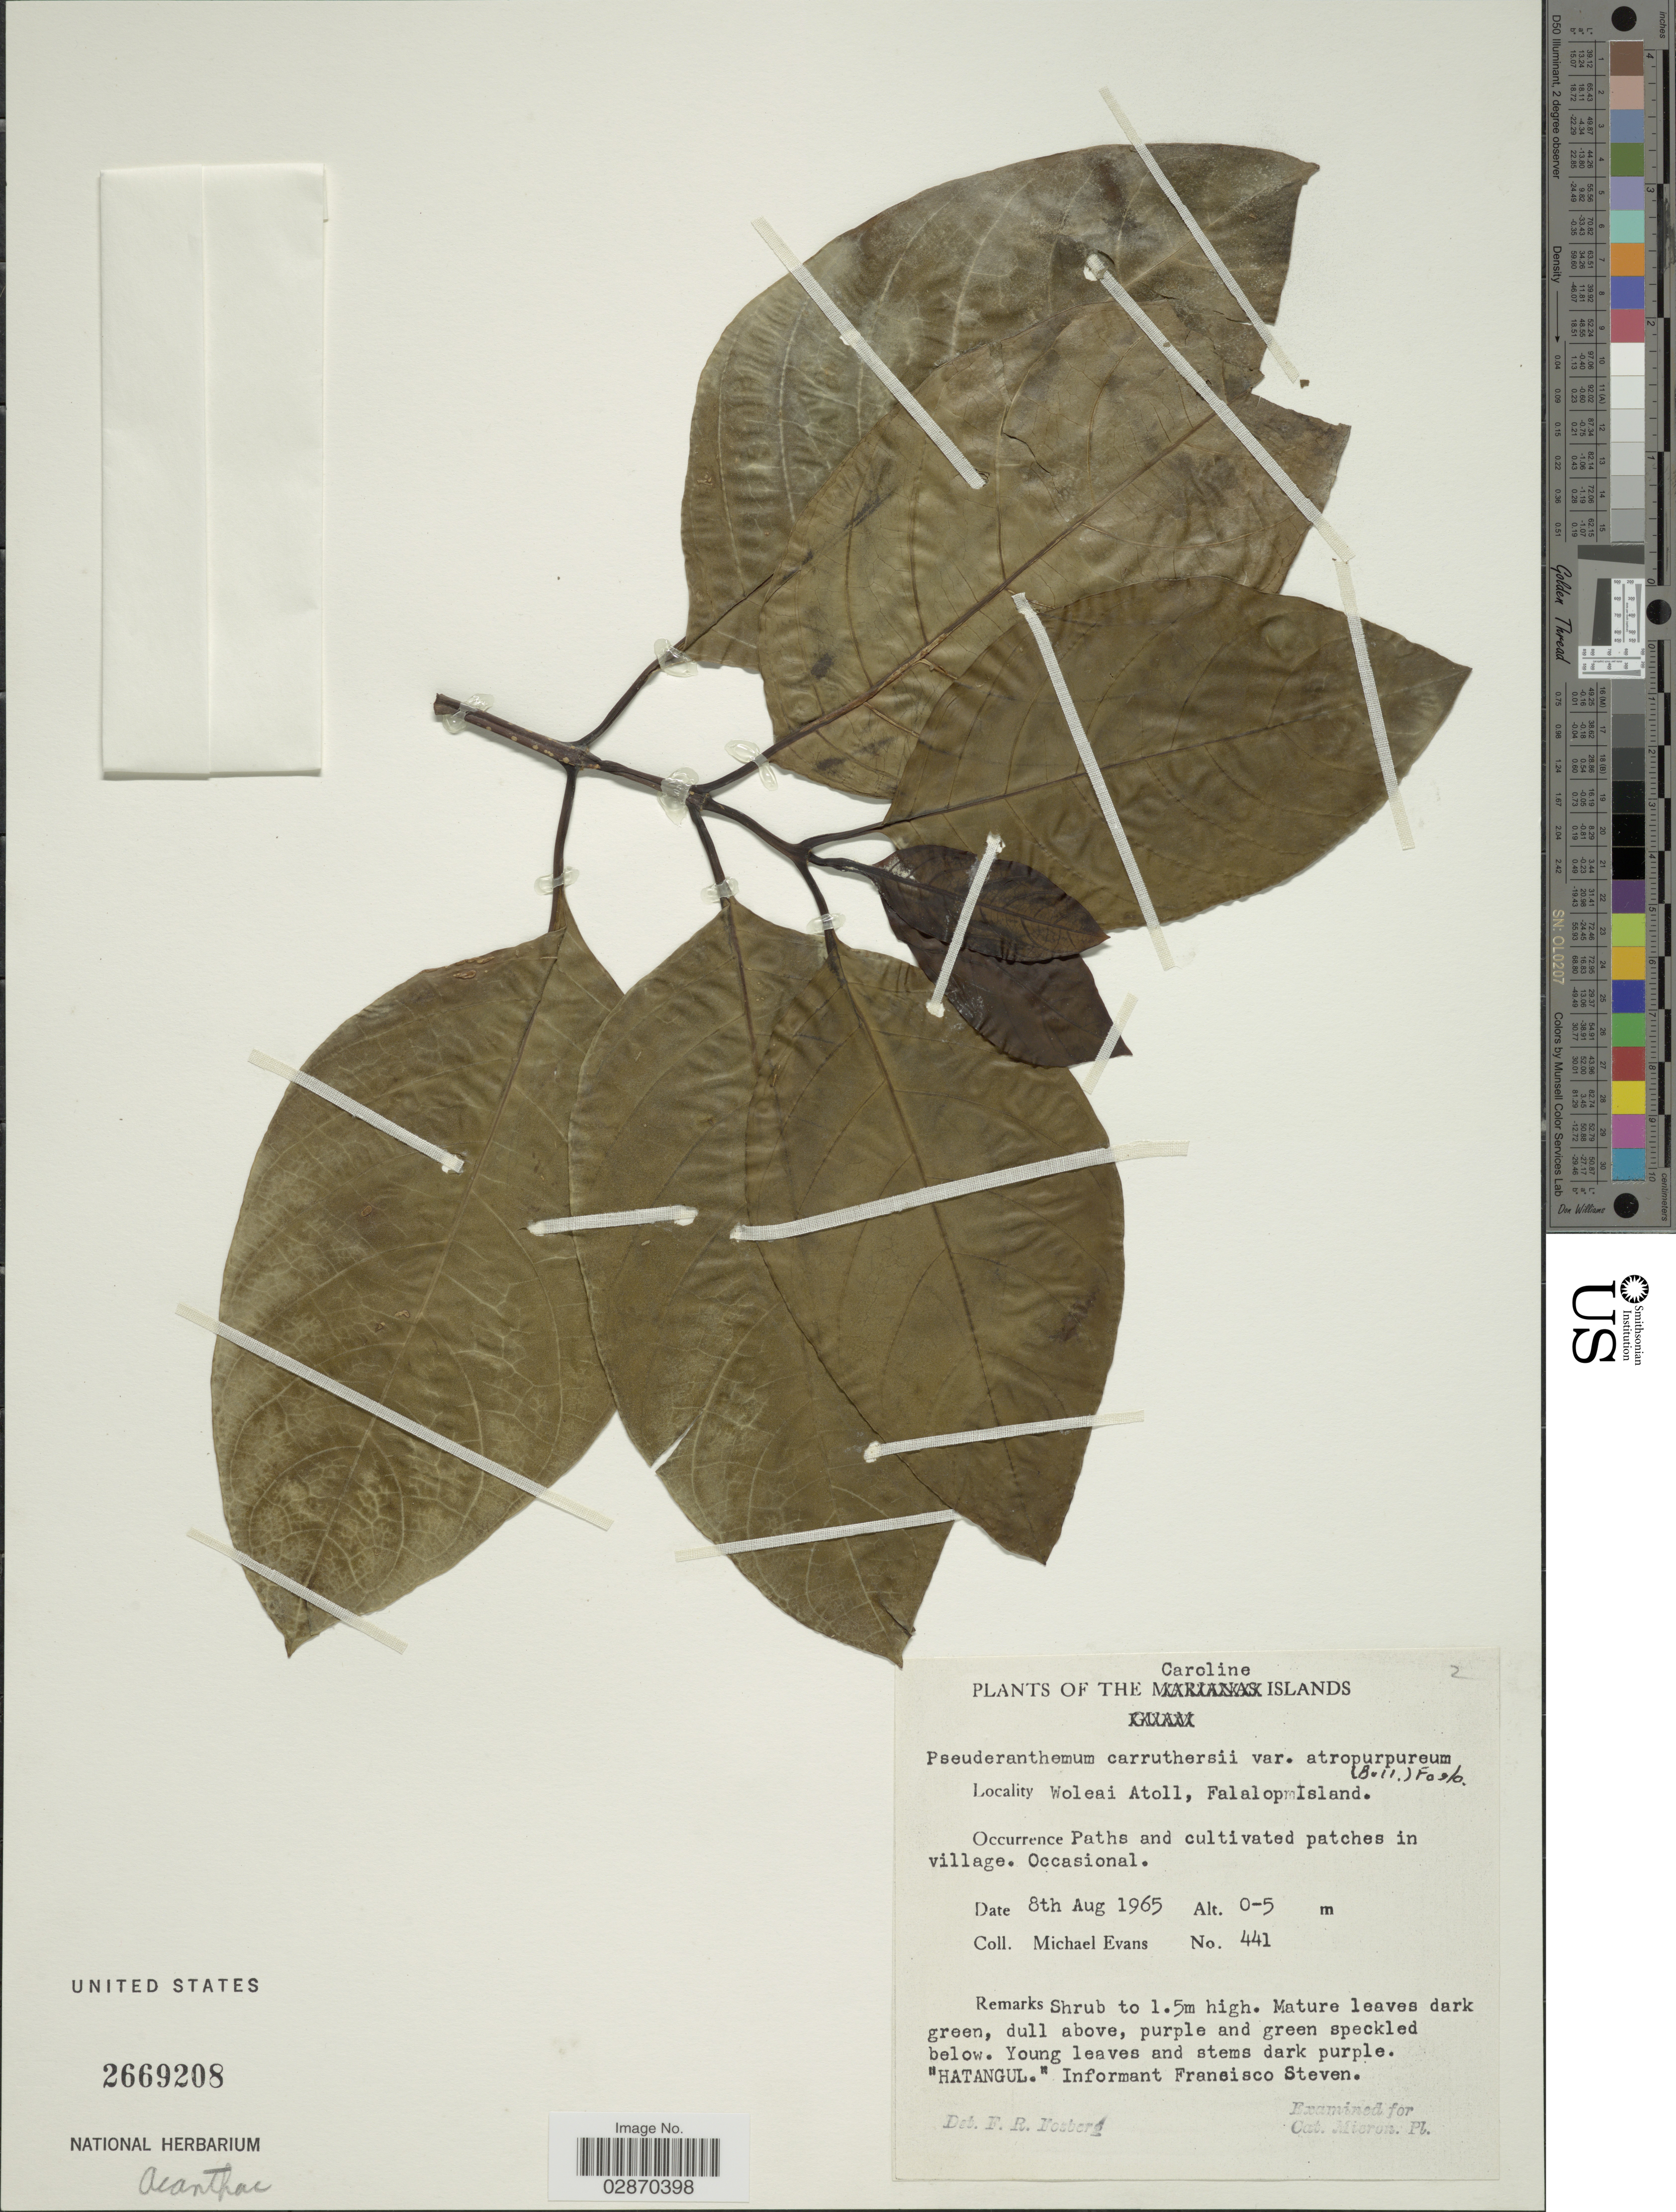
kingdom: Plantae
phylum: Tracheophyta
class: Magnoliopsida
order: Lamiales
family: Acanthaceae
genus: Pseuderanthemum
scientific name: Pseuderanthemum carruthersii var. atropurpureum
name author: (W. Bull) Fosberg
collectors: M. Evans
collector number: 441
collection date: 1965-08-08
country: Micronesia, Federated States of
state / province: Yap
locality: Caroline Islands. Woleau Atoll, Falalopm Island. Paths and cultivated patches in village.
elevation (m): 0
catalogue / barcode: US 2669208